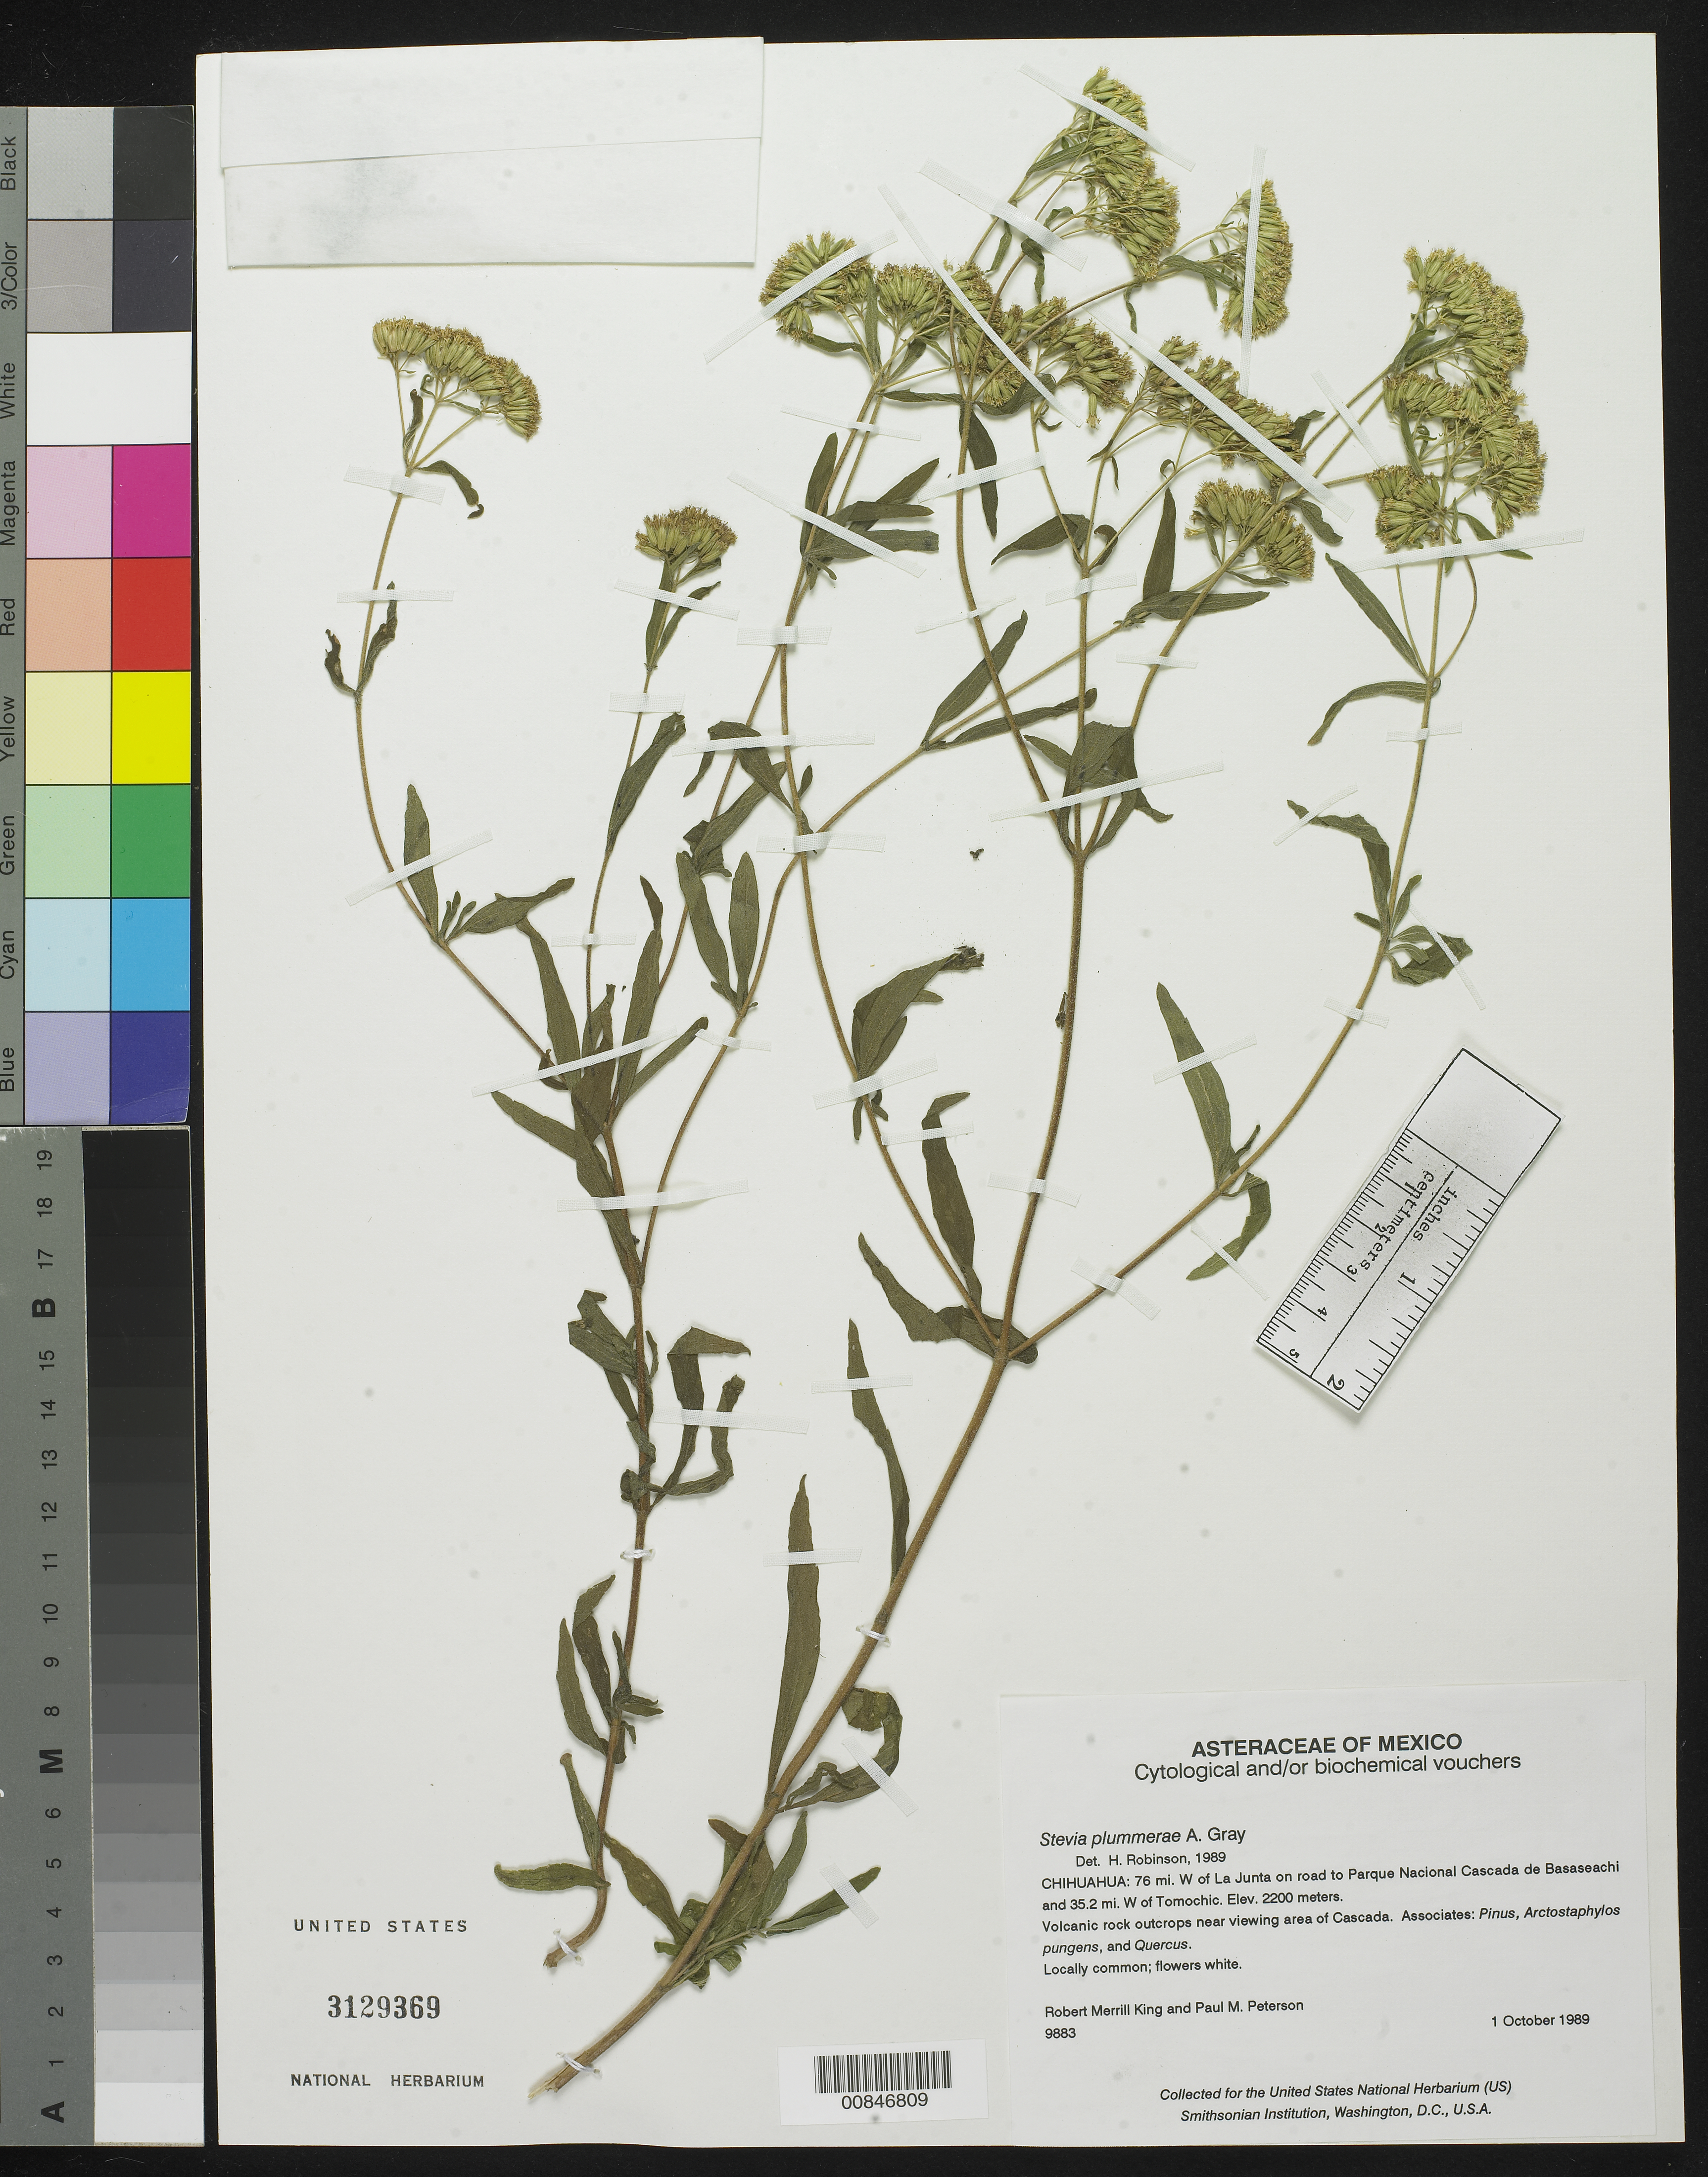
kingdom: Plantae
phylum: Tracheophyta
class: Magnoliopsida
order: Asterales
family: Asteraceae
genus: Stevia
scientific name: Stevia plummerae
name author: A. Gray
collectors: R. M. King & P. M. Peterson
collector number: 9883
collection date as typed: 01 Oct 1989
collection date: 1989-10-01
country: Mexico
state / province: Chihuahua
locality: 76 mi. W of La Junta on road to Parque Nacional de Cascada de Basaseachic and 35.2 mi. W of Tomochic.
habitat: Volcanic rock outcrops near viewing area of Cascada. Associates: Pinus, Arctostaphylos pungens, and Quercus.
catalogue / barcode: US 3129369